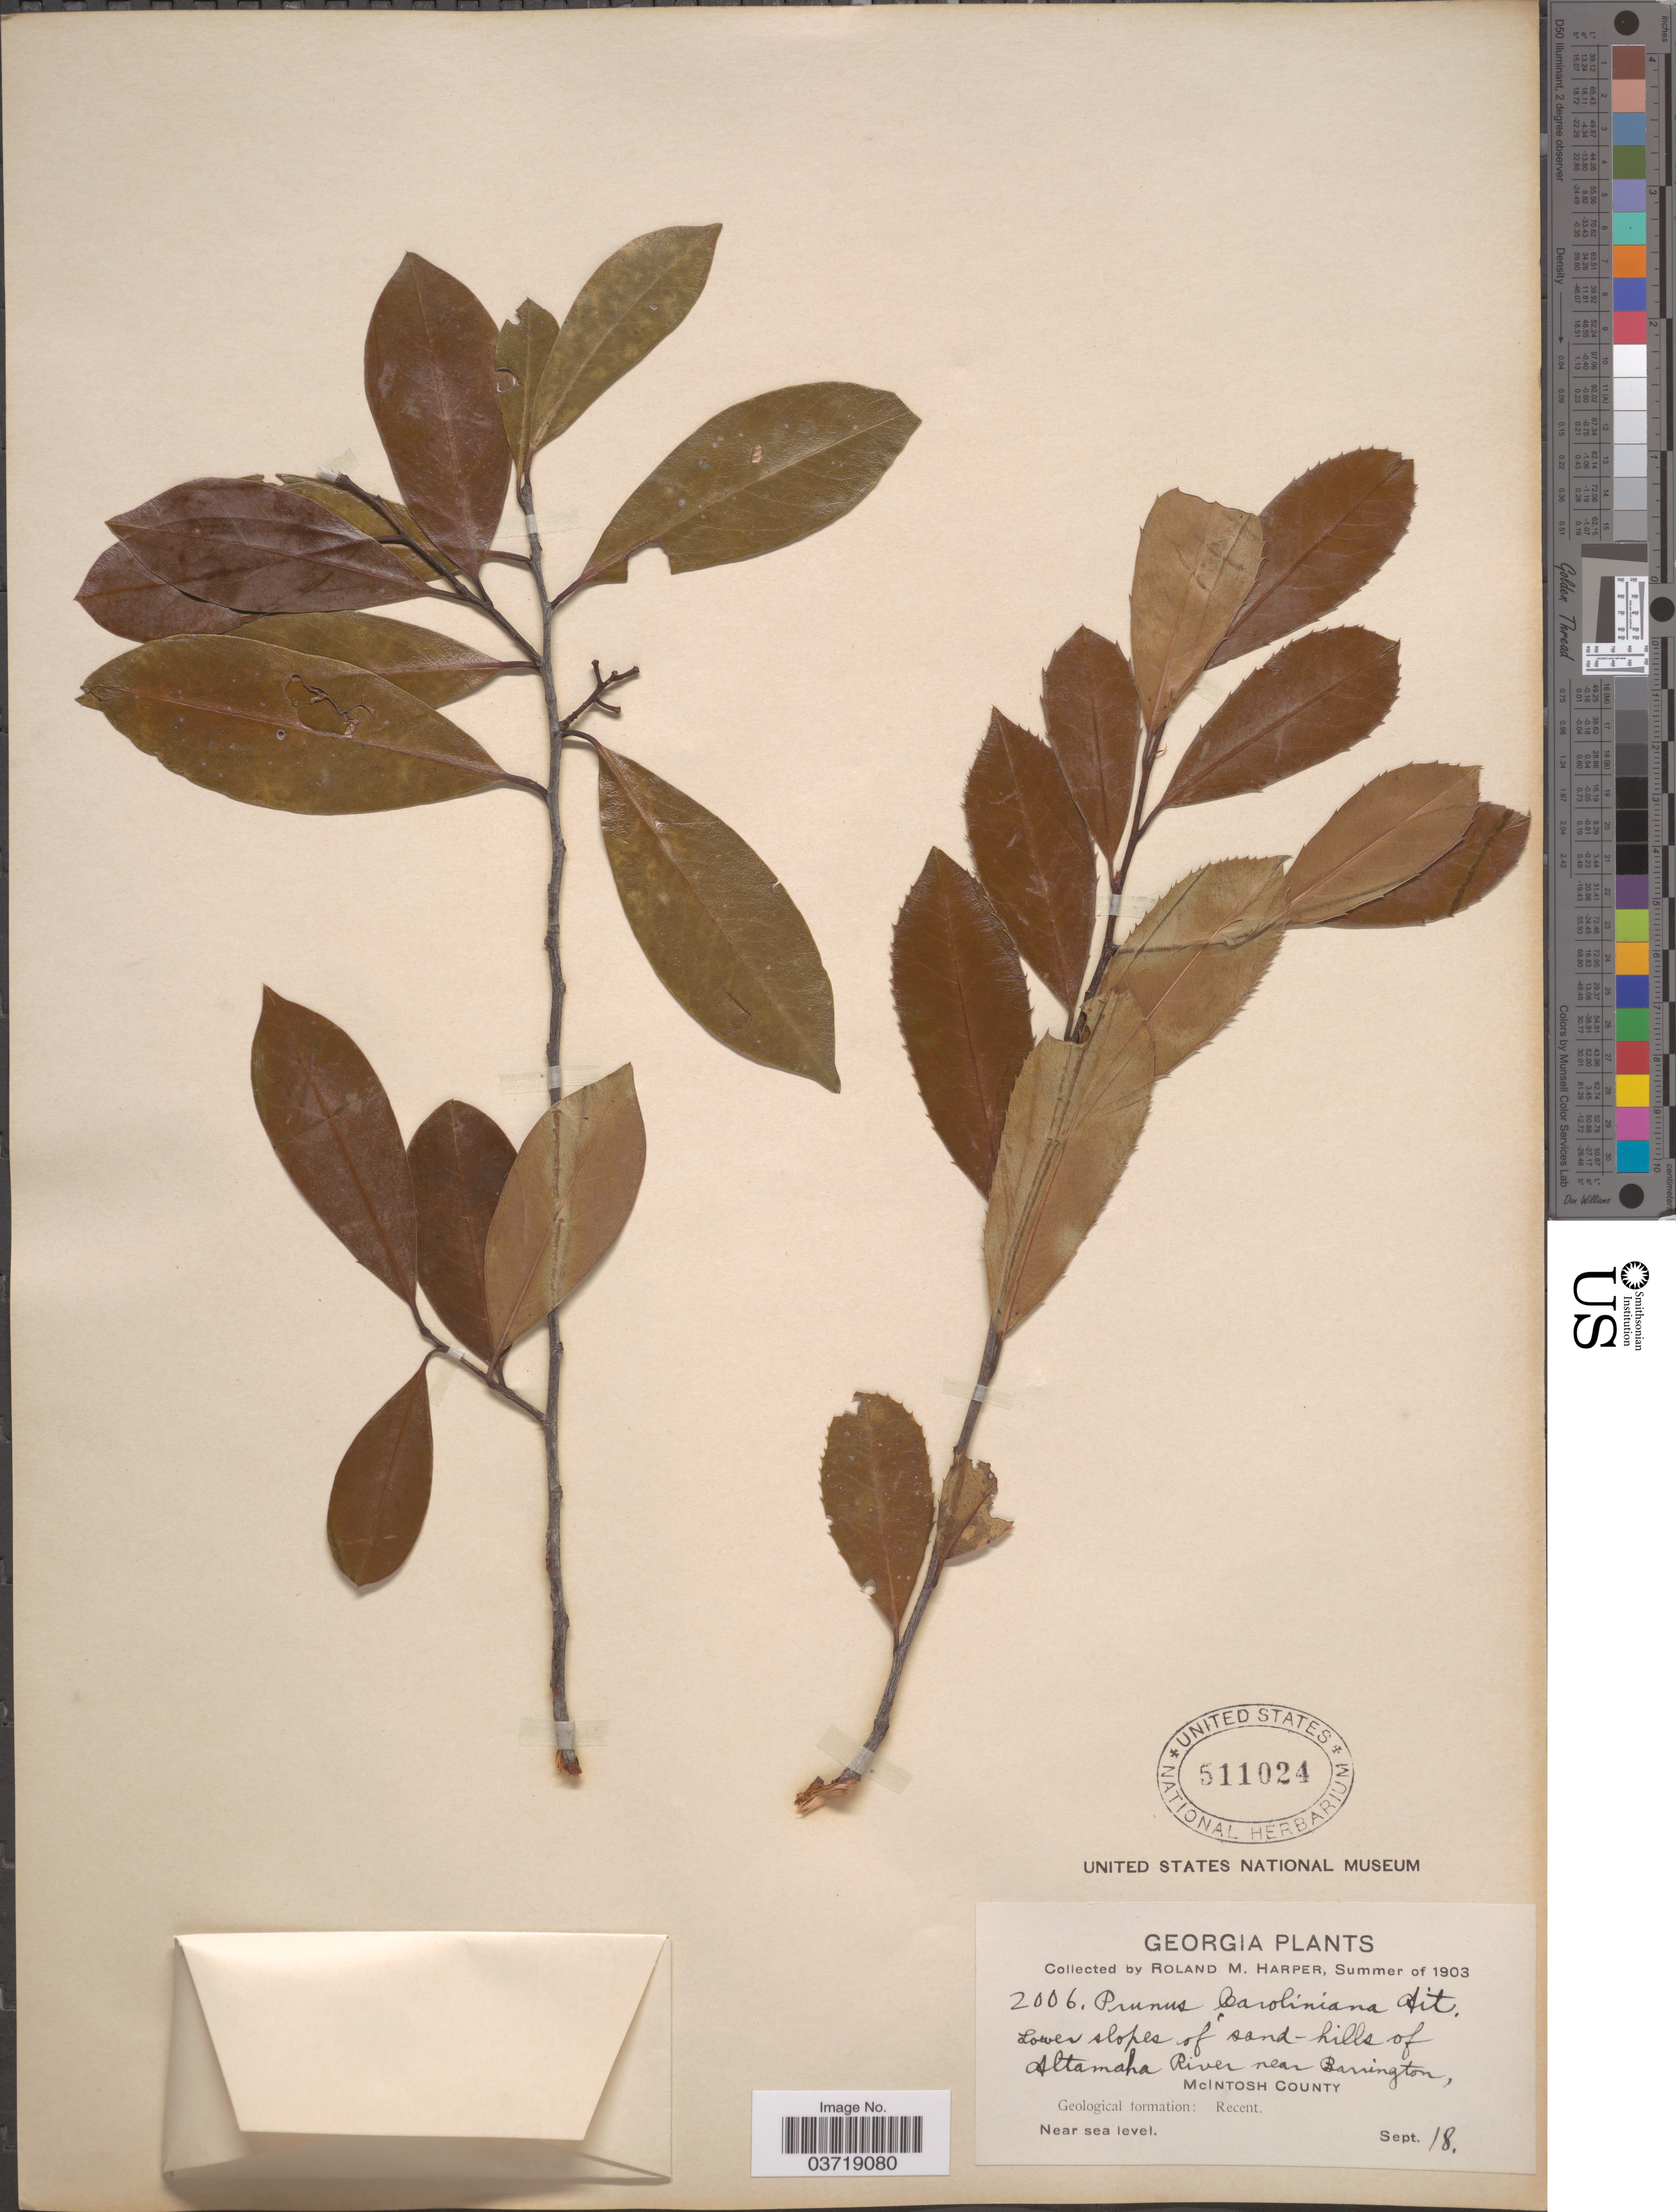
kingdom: Plantae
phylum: Tracheophyta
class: Magnoliopsida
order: Rosales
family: Rosaceae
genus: Prunus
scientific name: Prunus caroliniana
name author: (Mill.) Aiton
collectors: R. M. Harper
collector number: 2006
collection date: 1903-09-18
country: United States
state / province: Georgia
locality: Lower slopes of sand-hills of Altamaha River near Barrington, McIntosh County. Geological formation: Recent.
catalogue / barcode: US 511024